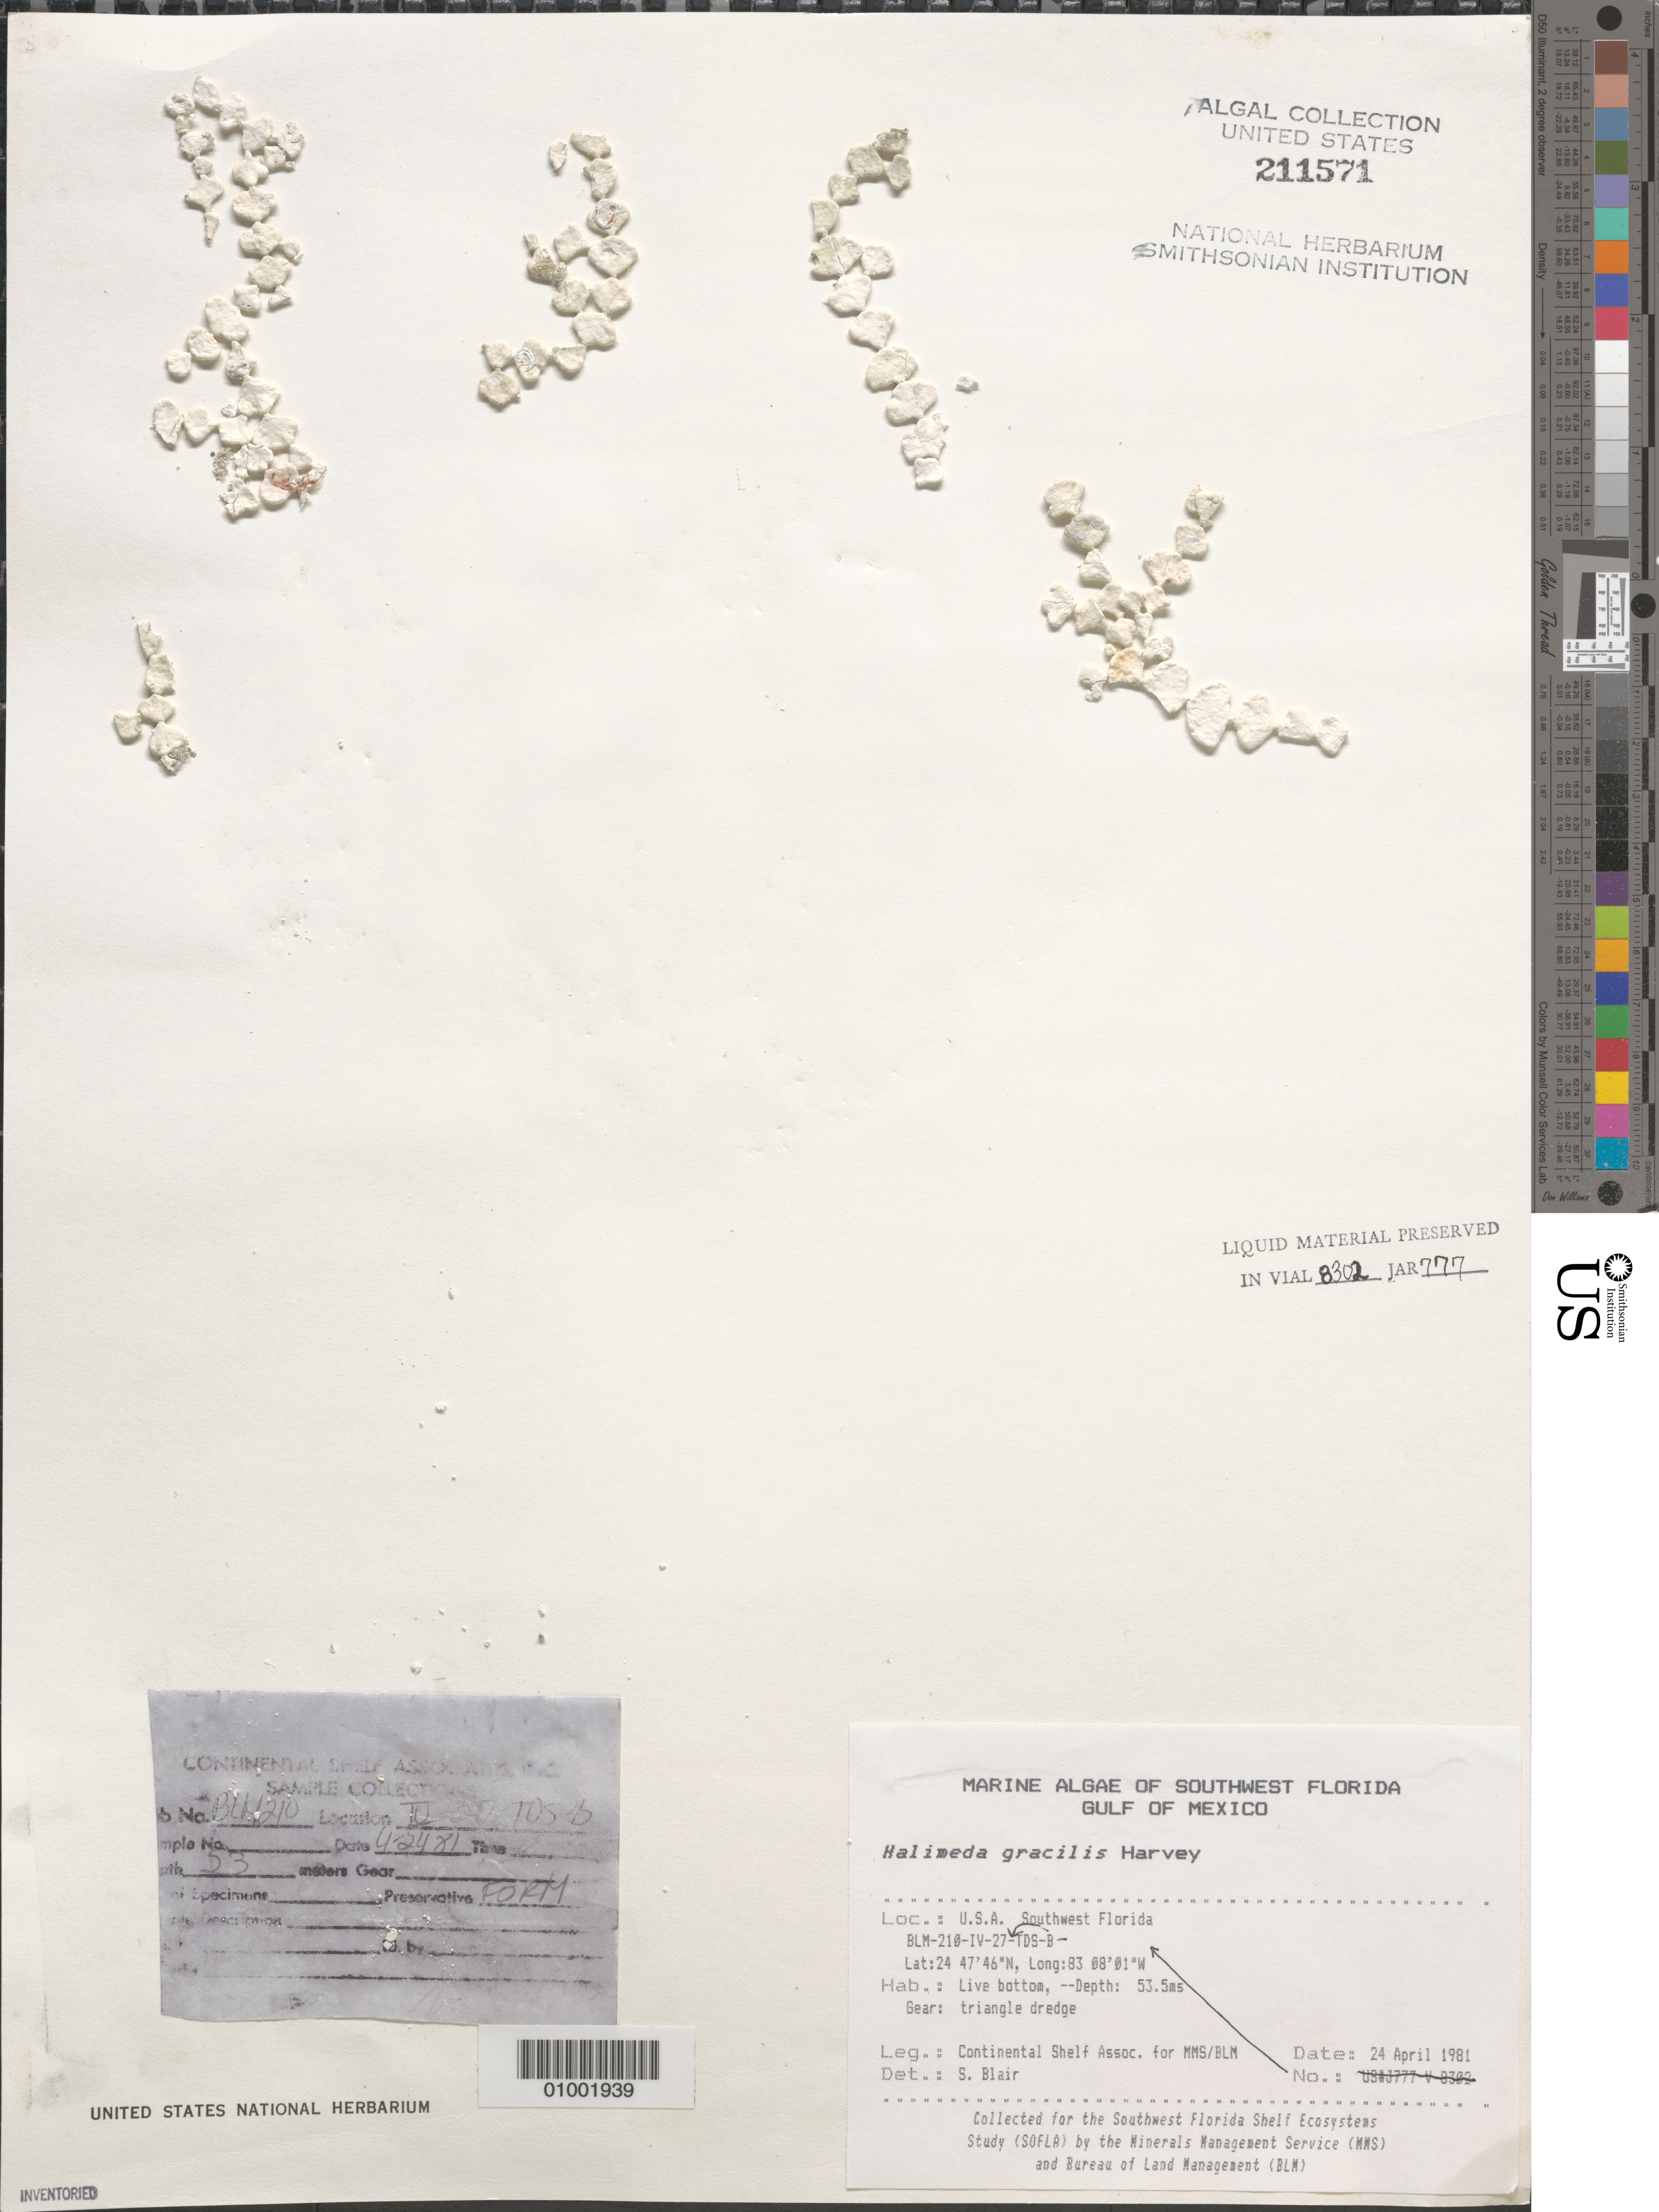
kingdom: Plantae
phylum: Chlorophyta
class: Ulvophyceae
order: Bryopsidales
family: Halimedaceae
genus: Halimeda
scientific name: Halimeda gracilis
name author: Harv. ex J. Agardh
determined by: Blair, S. M.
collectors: Continental Shelf Associates for the MMS/BLM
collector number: BLM-210-IV-27-B-TDS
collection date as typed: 24 Apr 1981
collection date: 1981-04-24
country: United States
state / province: Florida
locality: Gulf of Mexico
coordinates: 24 47'46"N, 83 08'01"W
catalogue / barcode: US 211571